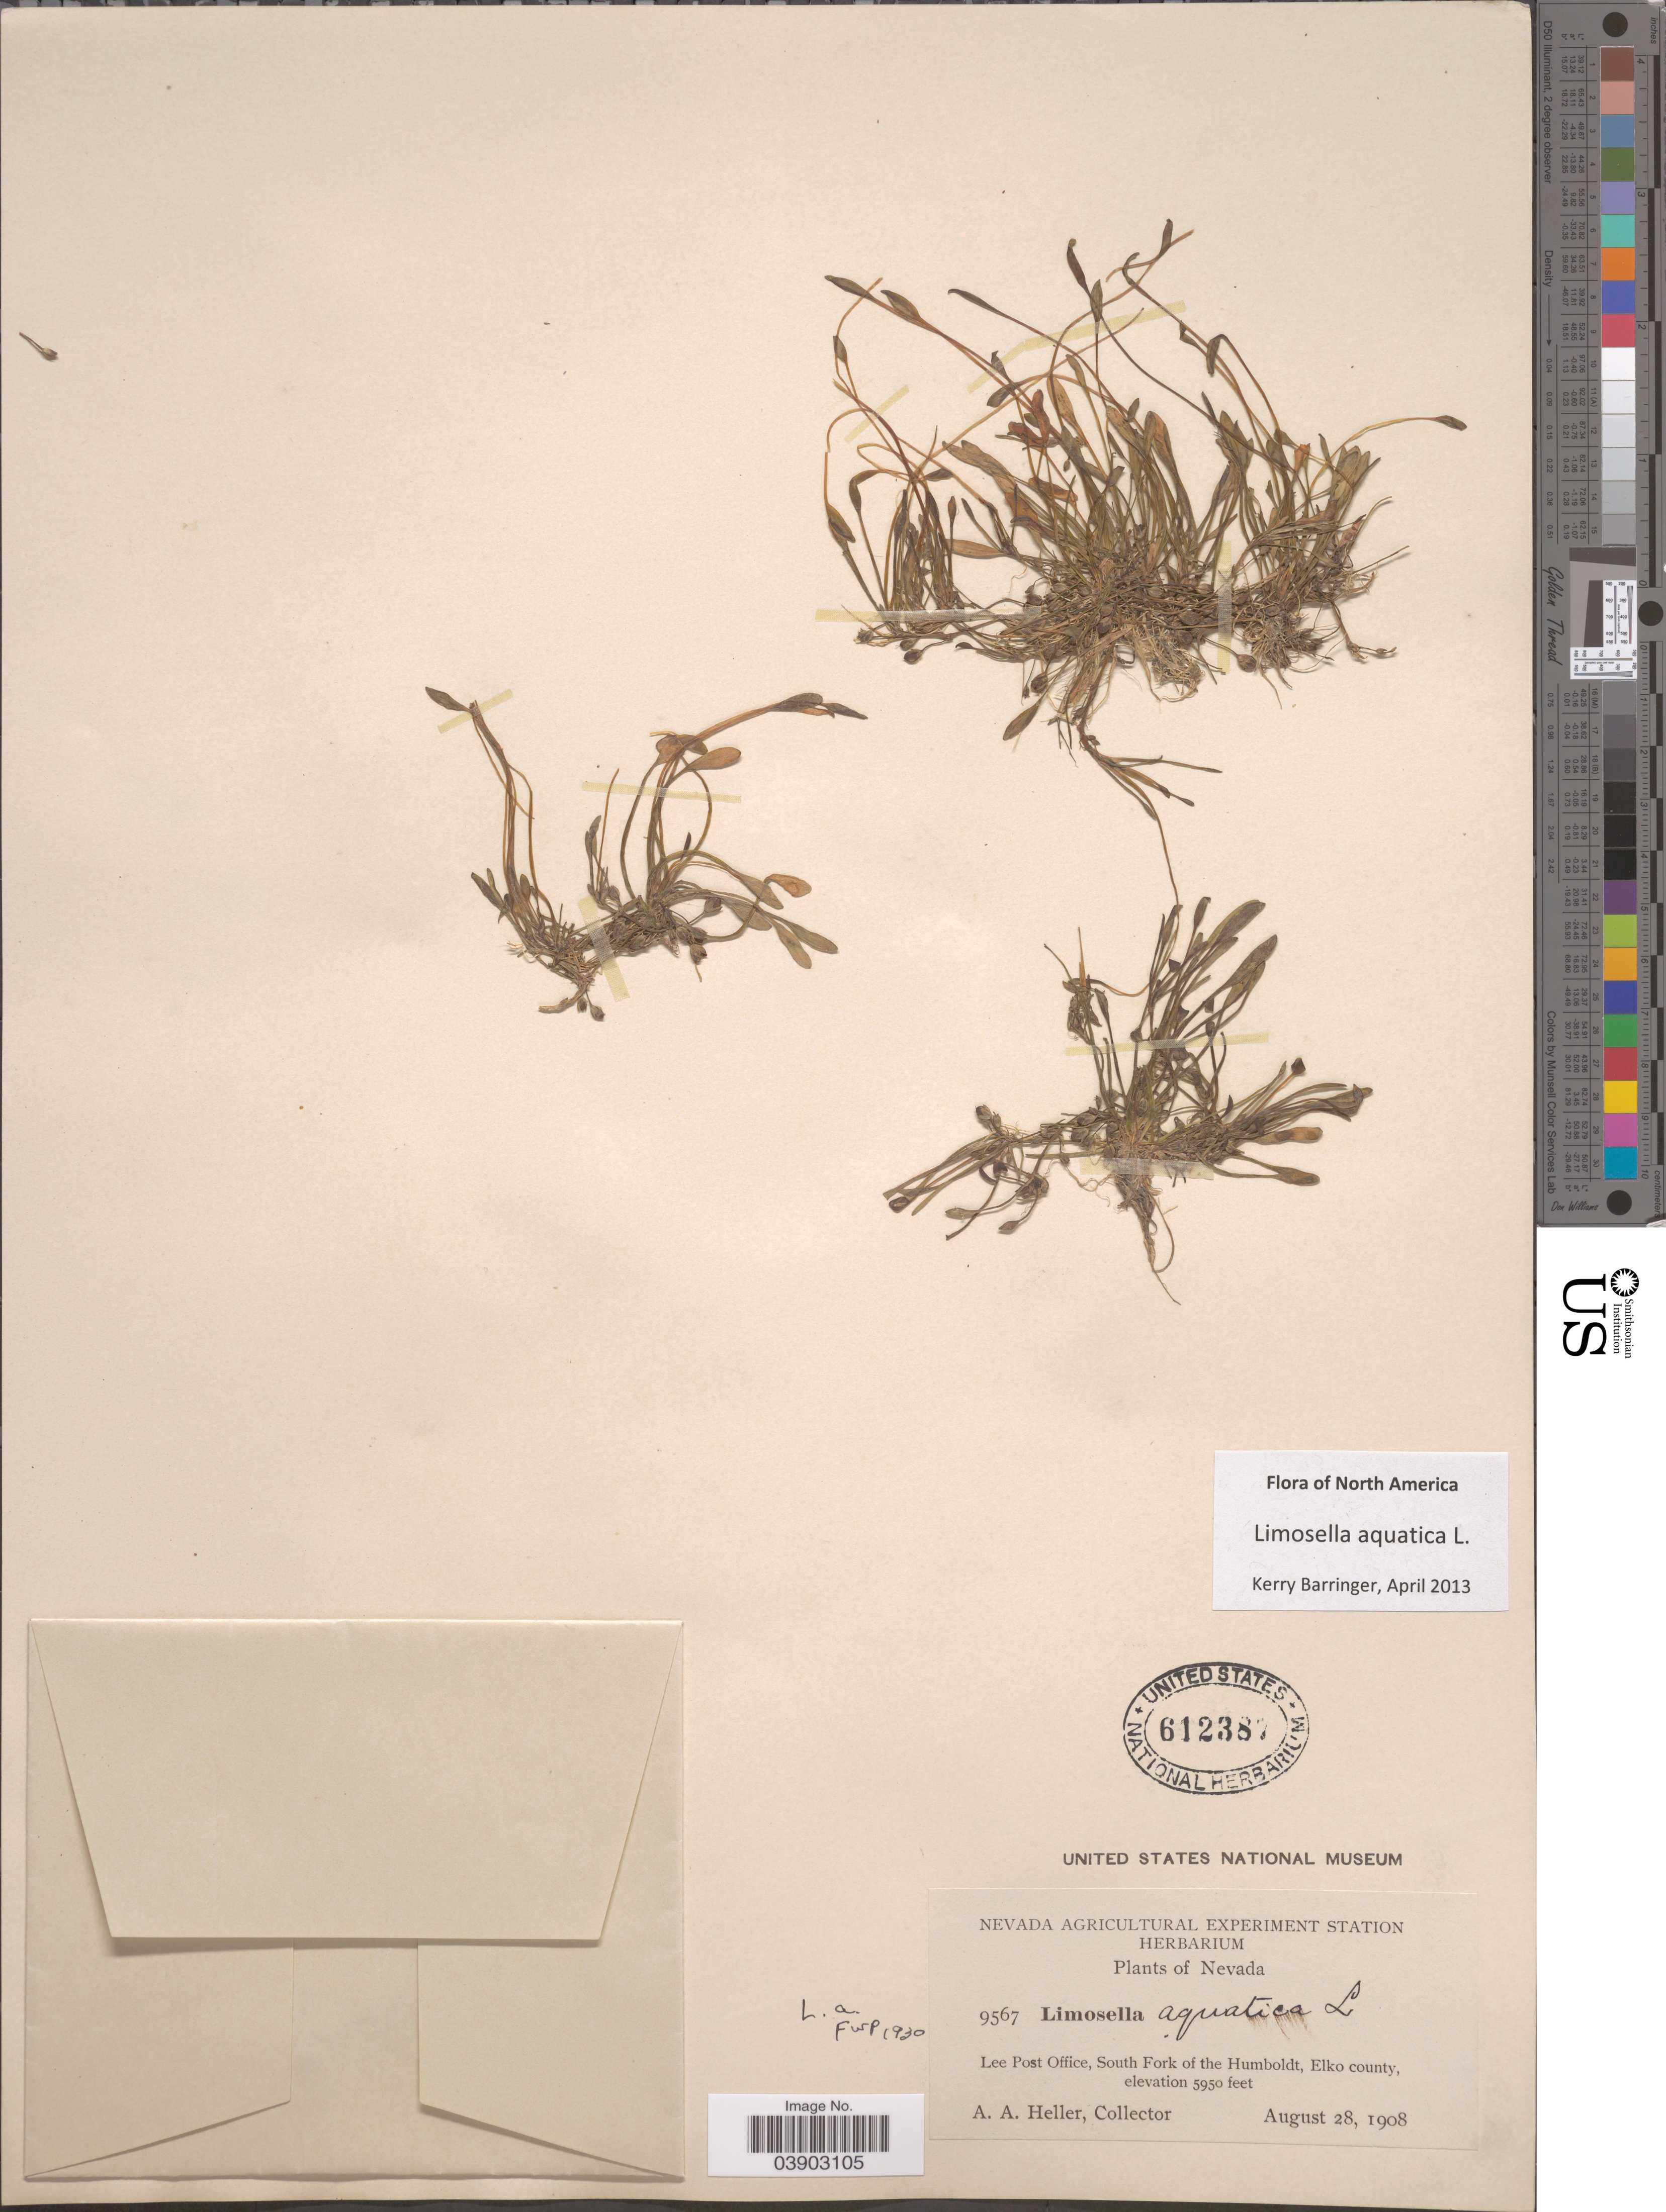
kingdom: Plantae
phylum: Tracheophyta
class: Magnoliopsida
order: Lamiales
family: Scrophulariaceae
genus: Limosella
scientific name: Limosella aquatica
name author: L.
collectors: A. A. Heller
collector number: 9567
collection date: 1908-08-28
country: United States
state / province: Nevada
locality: Lee Post Office, South Fork of the Humboldt, Elko County.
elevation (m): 1814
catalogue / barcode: US 612387